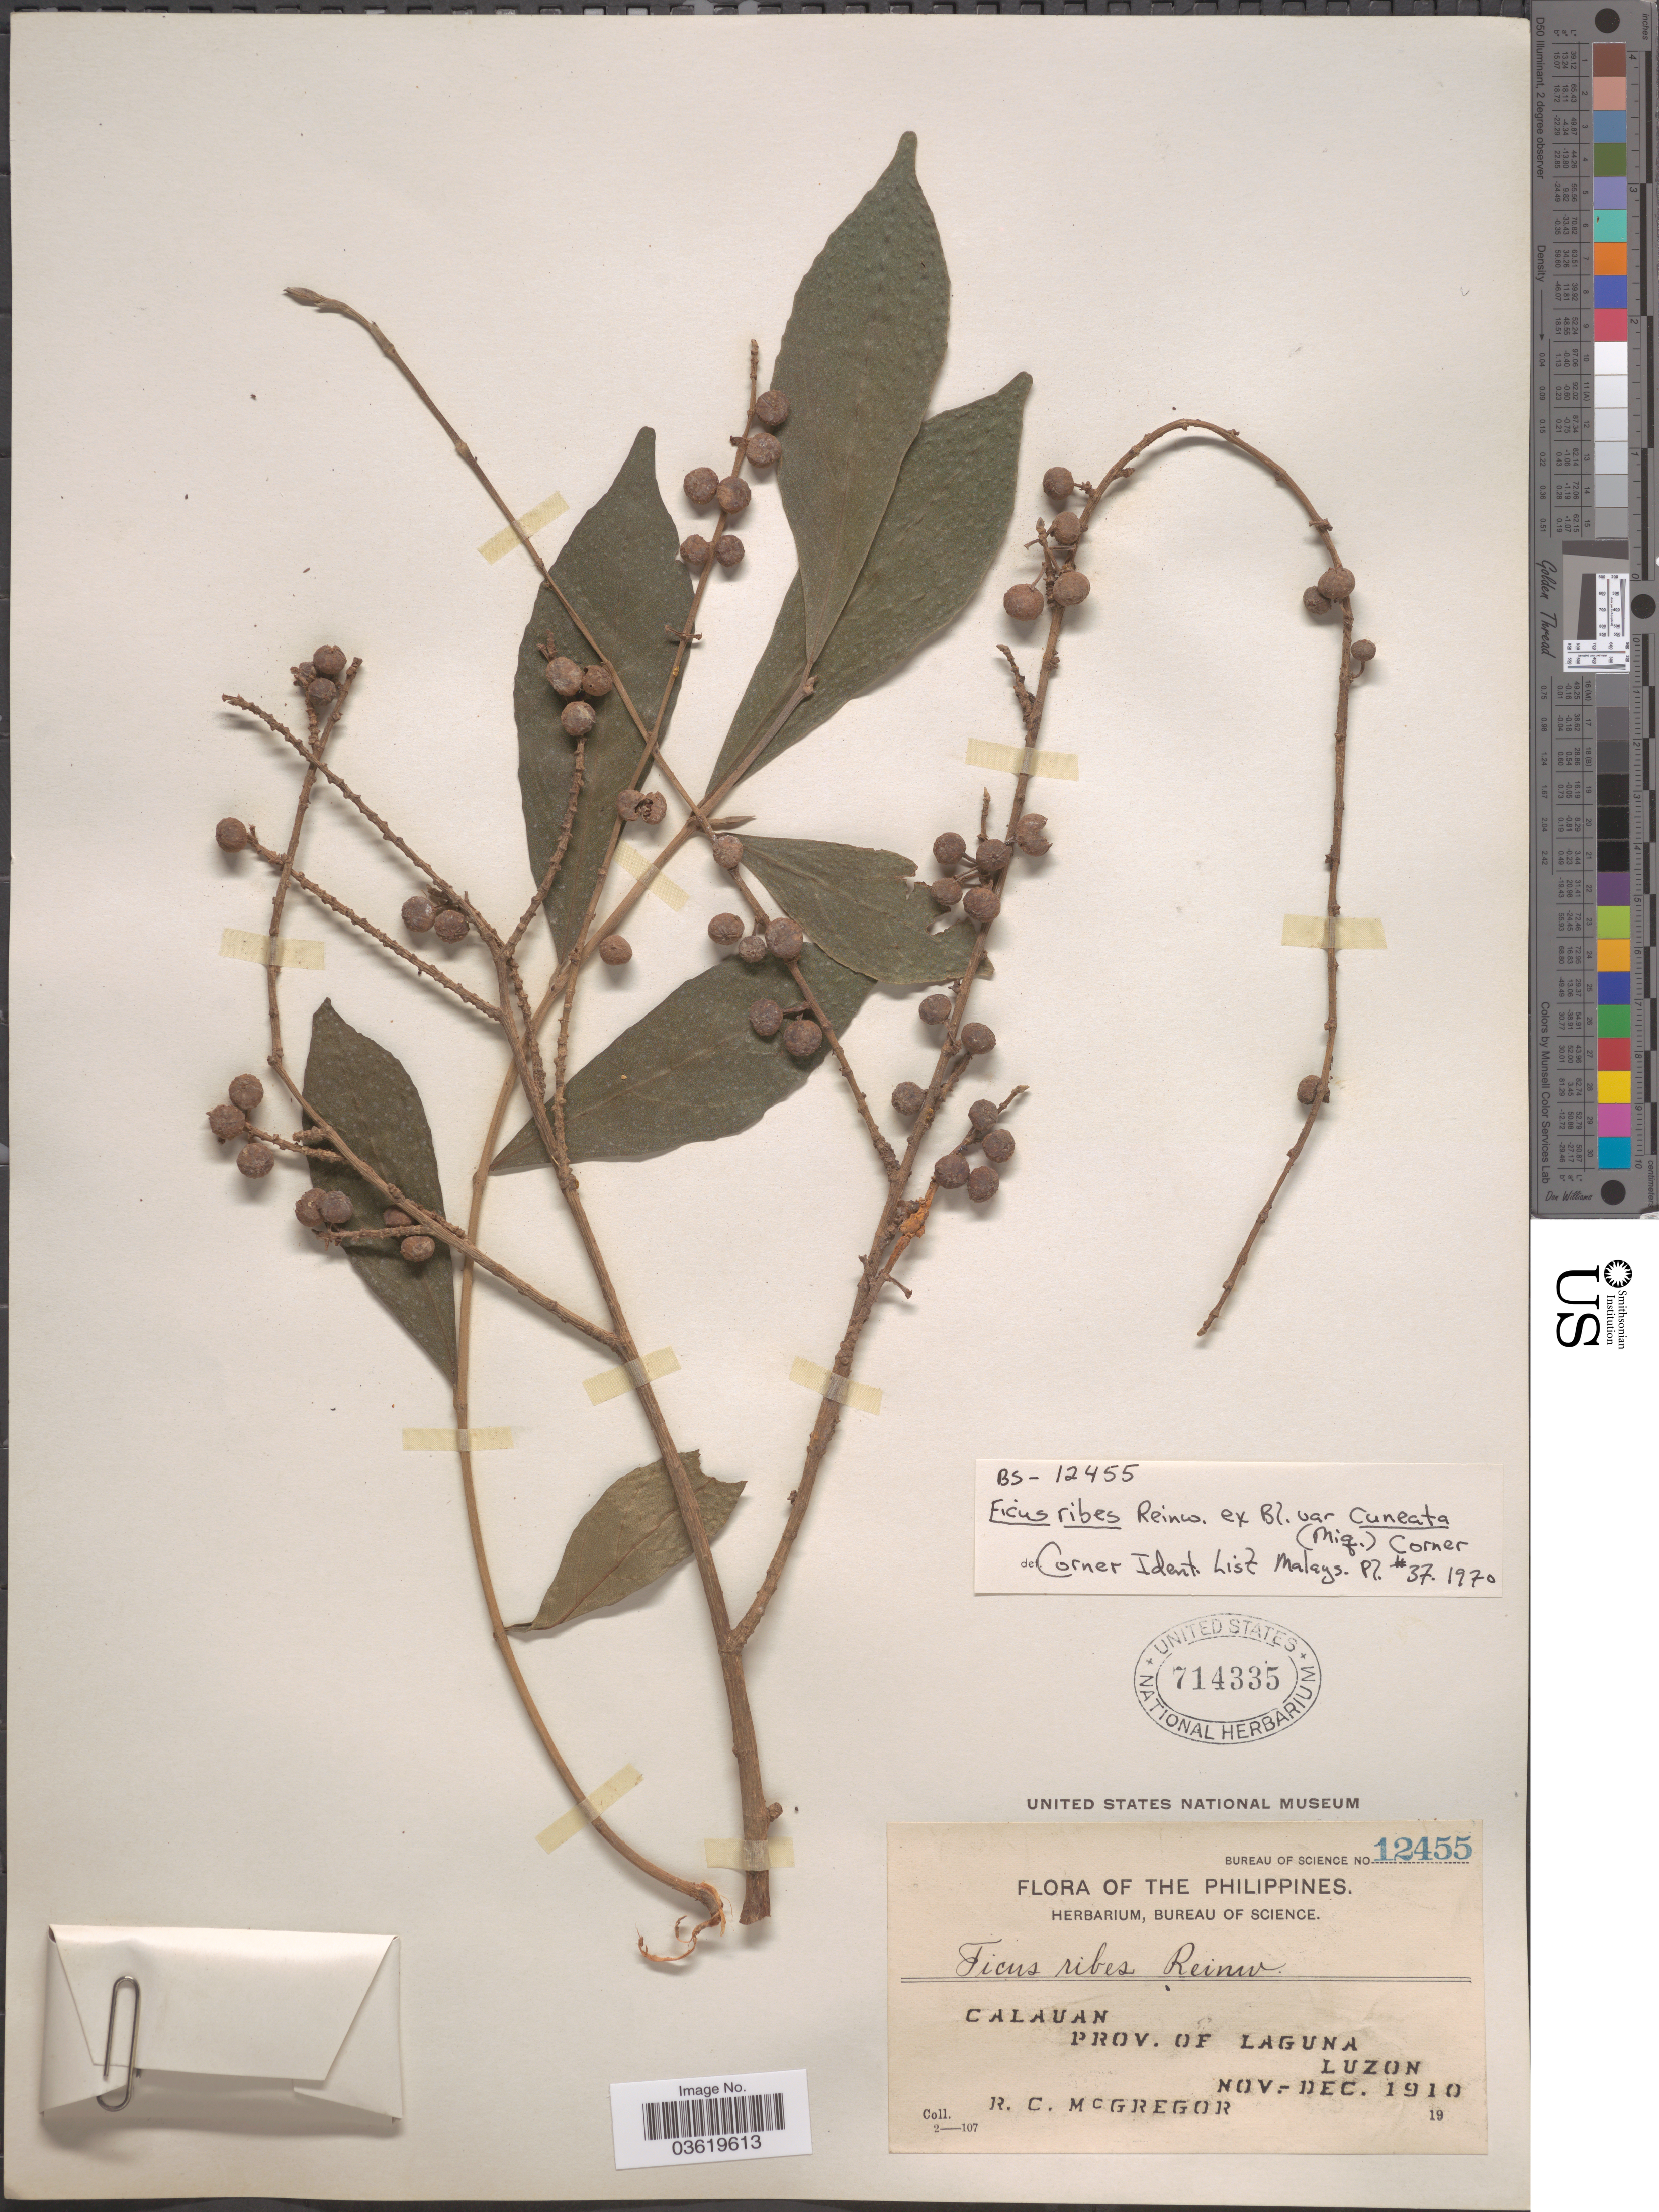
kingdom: Plantae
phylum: Tracheophyta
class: Magnoliopsida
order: Rosales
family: Moraceae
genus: Ficus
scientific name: Ficus ribes var. cuneata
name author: (Miq.) Corner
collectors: R. C. McGregor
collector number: Bureau of Science 12455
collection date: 1910-11/1910-12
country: Philippines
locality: Calauan. Prov. of Laguna. Luzon.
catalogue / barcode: US 714335